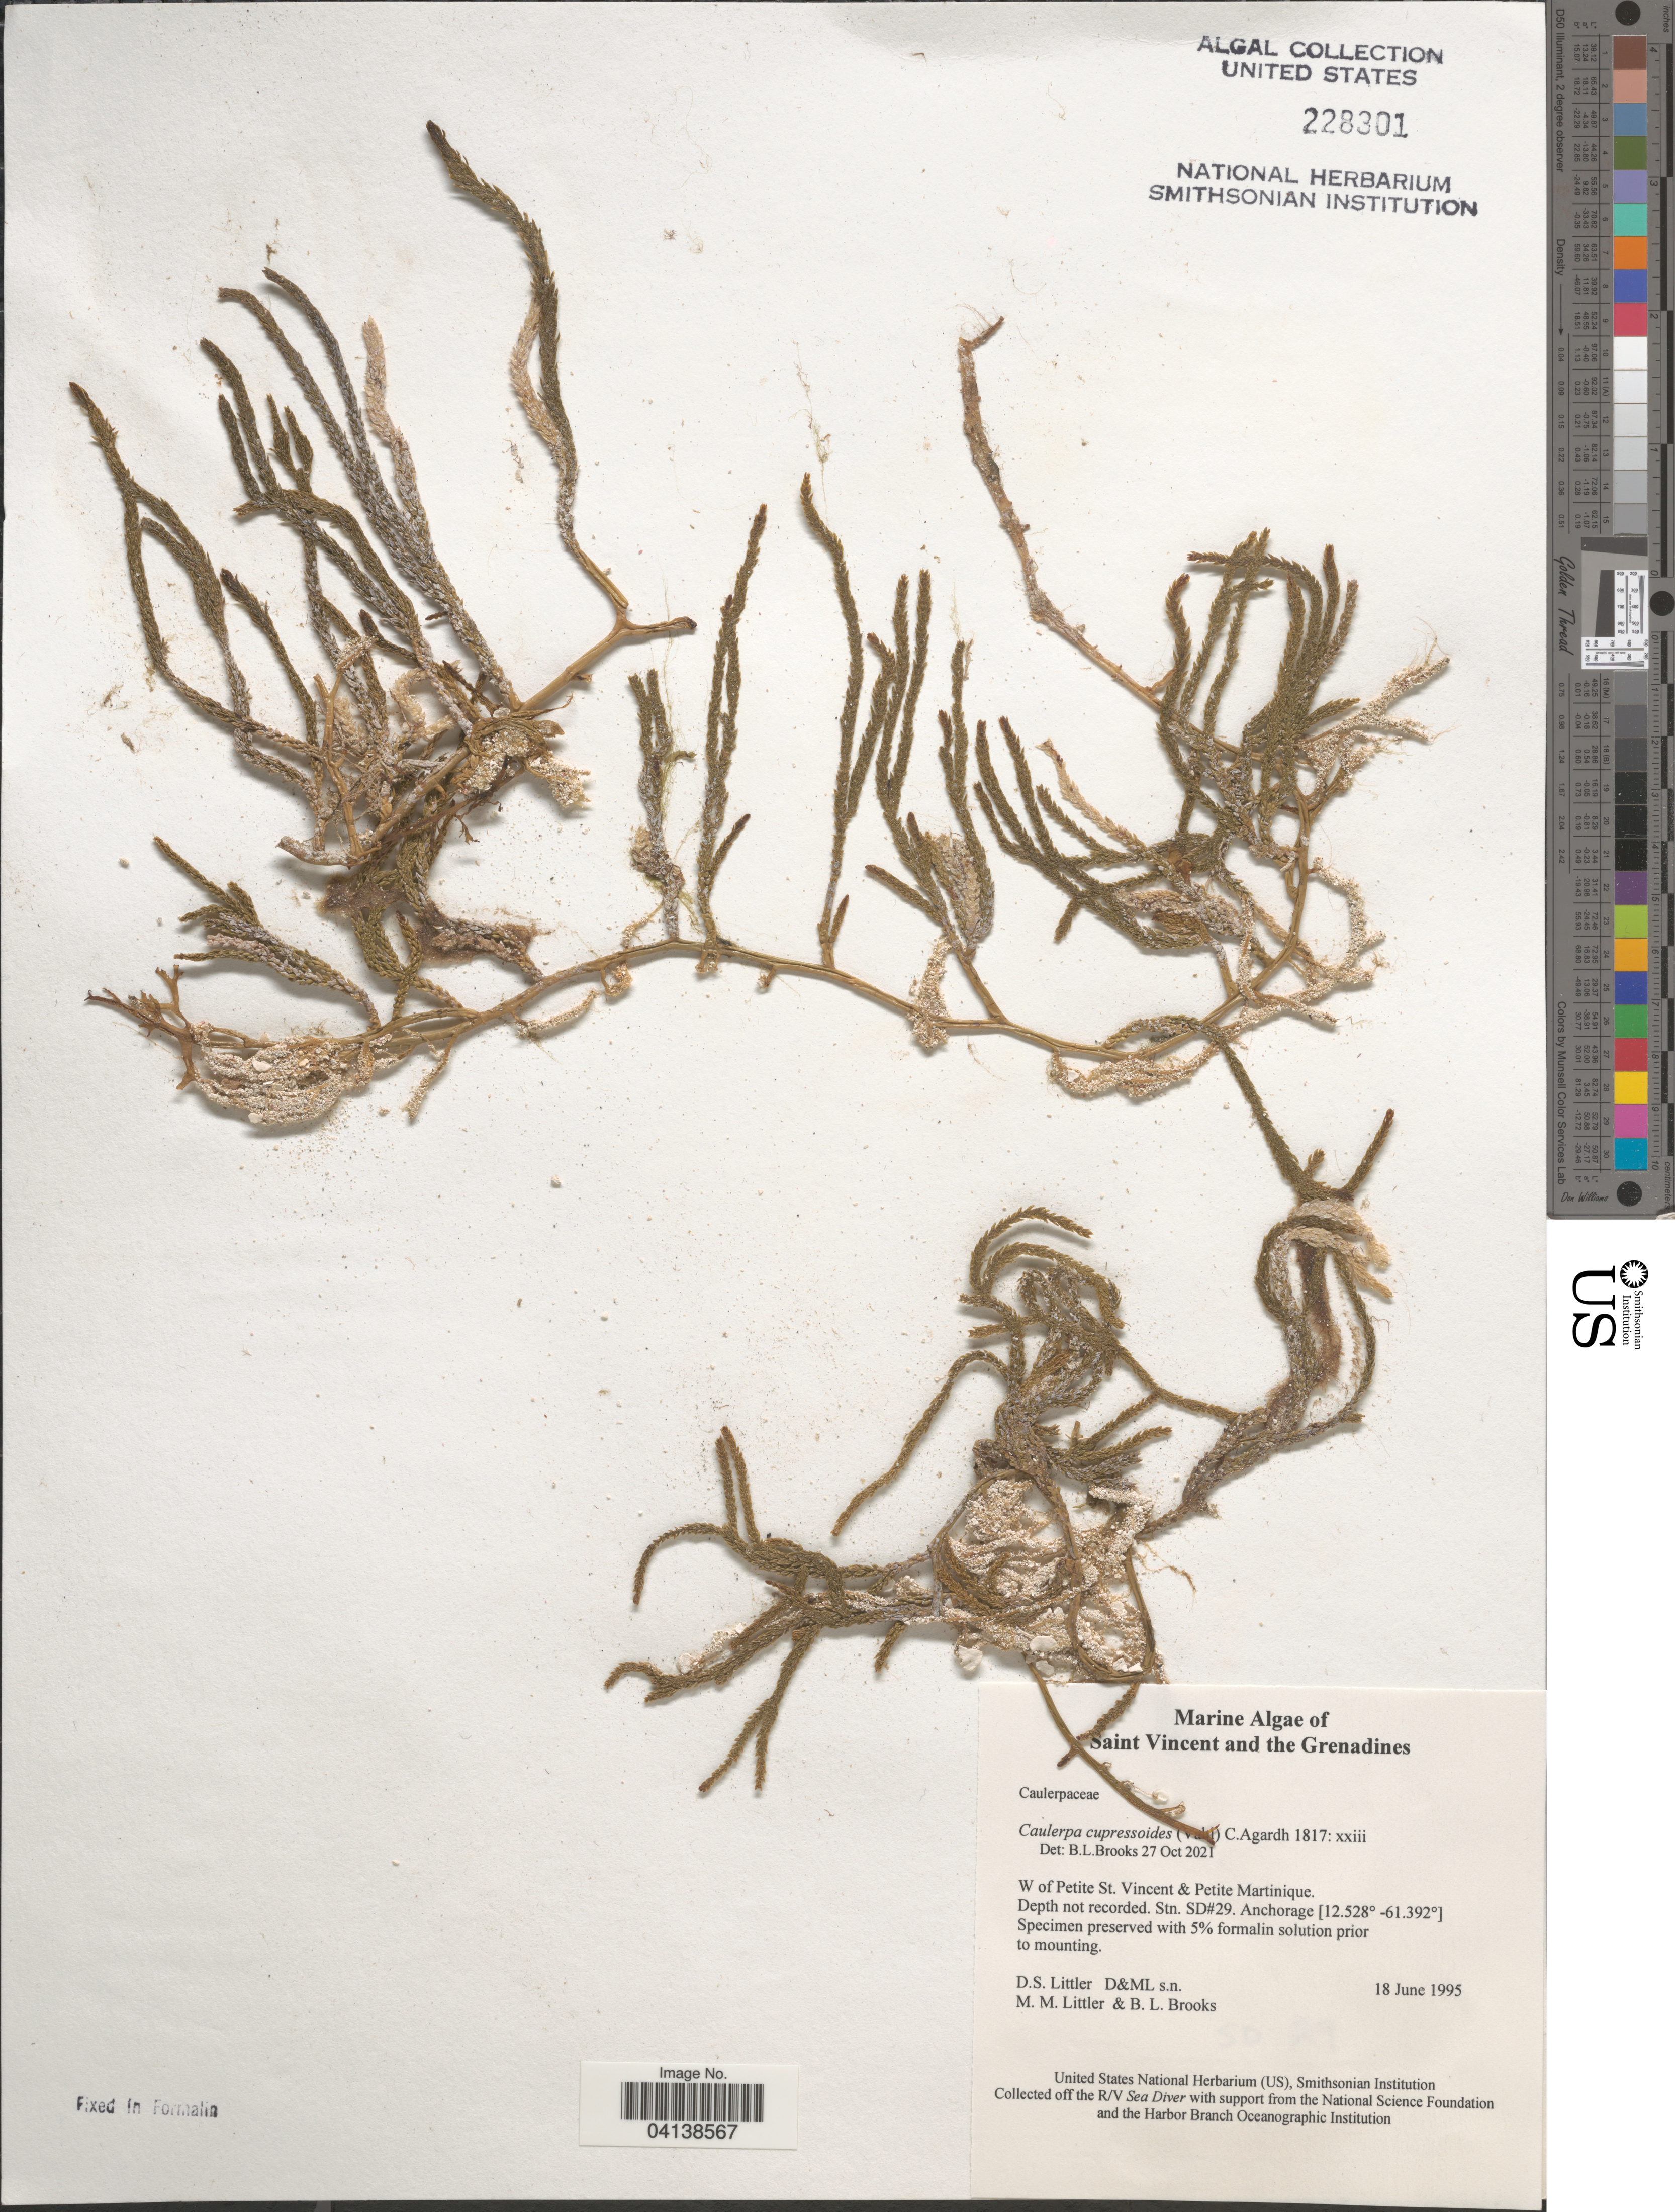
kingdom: Plantae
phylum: Chlorophyta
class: Ulvophyceae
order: Bryopsidales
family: Caulerpaceae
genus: Caulerpa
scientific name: Caulerpa cupressoides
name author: (Vahl) C. Agardh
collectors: D. S. Littler & B. Brooks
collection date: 1995-06-18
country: St. Vincent - Grenadines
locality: Saint Vincent and the Grenadines. W of Petite St. Vincent & Petite Martinique. Stn. SD#29.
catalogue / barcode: US 228301